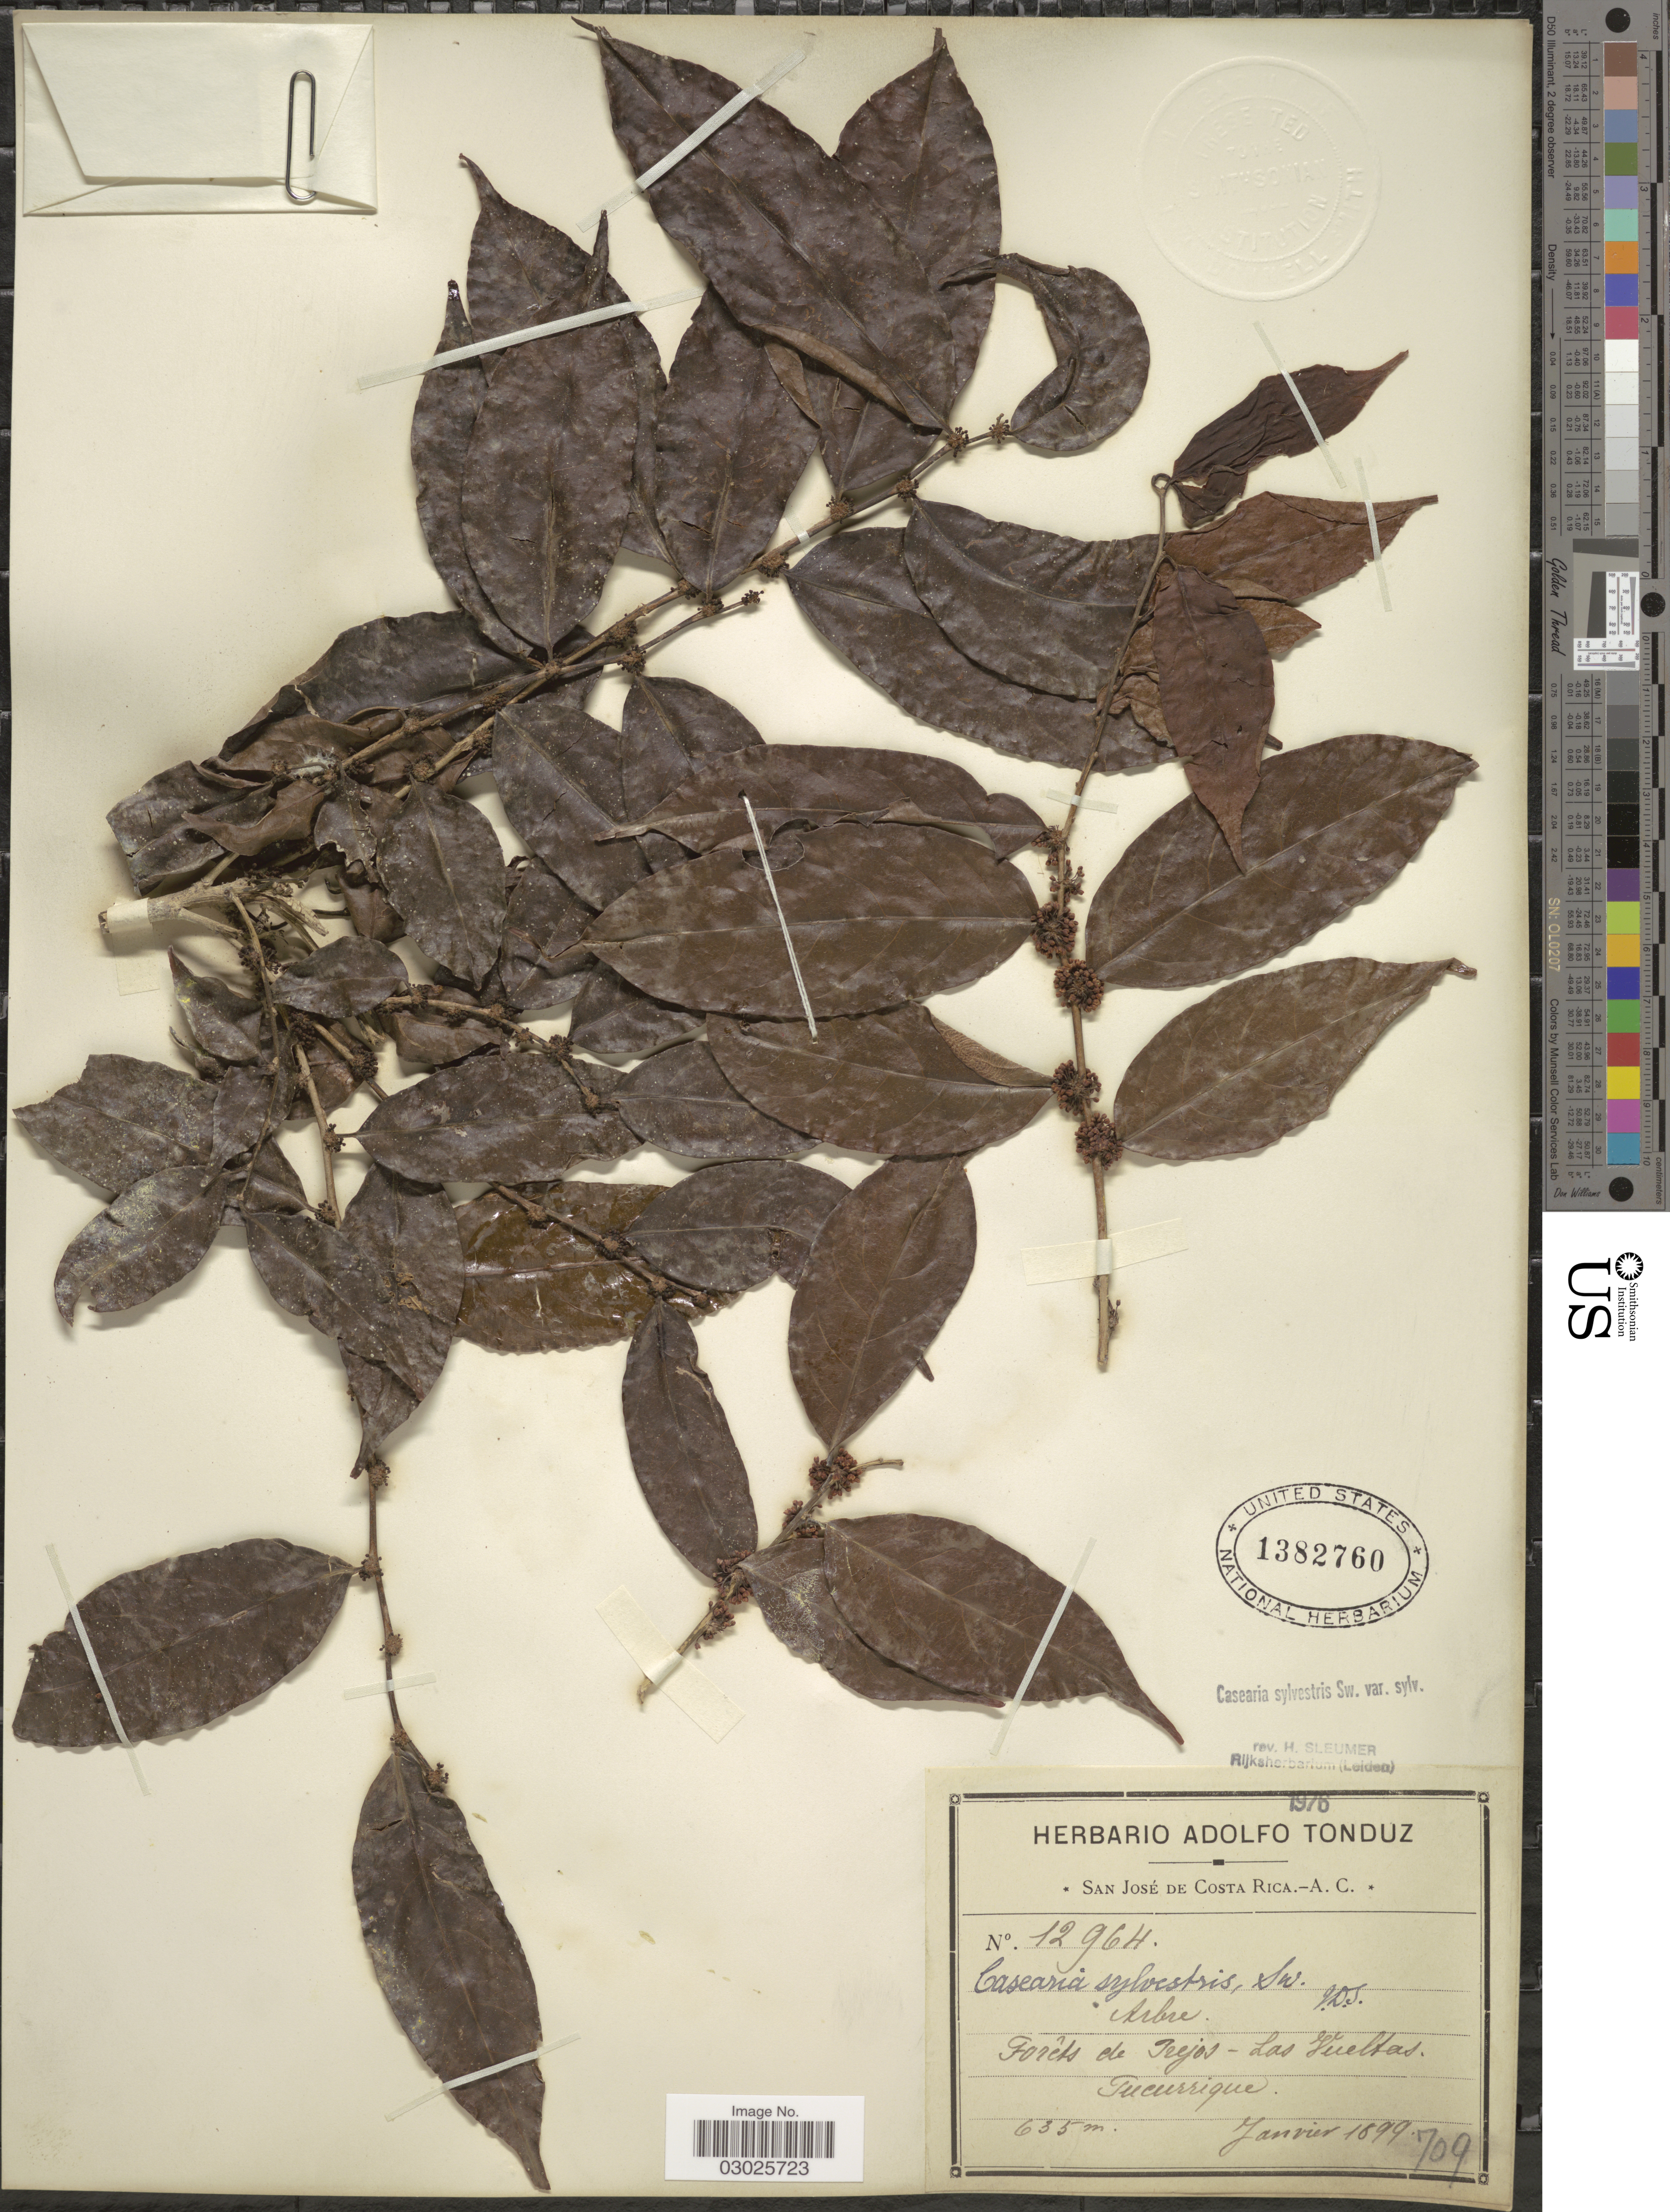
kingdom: Plantae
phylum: Tracheophyta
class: Magnoliopsida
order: Malpighiales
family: Salicaceae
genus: Casearia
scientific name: Casearia sylvestris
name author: Sw.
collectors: ex Herb. Adolfo Tonduz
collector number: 12964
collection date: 1899-01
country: Costa Rica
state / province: San José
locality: Forêts de Trejos - Las Vueltas. Tucurrique.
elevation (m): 635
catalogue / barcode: US 1382760